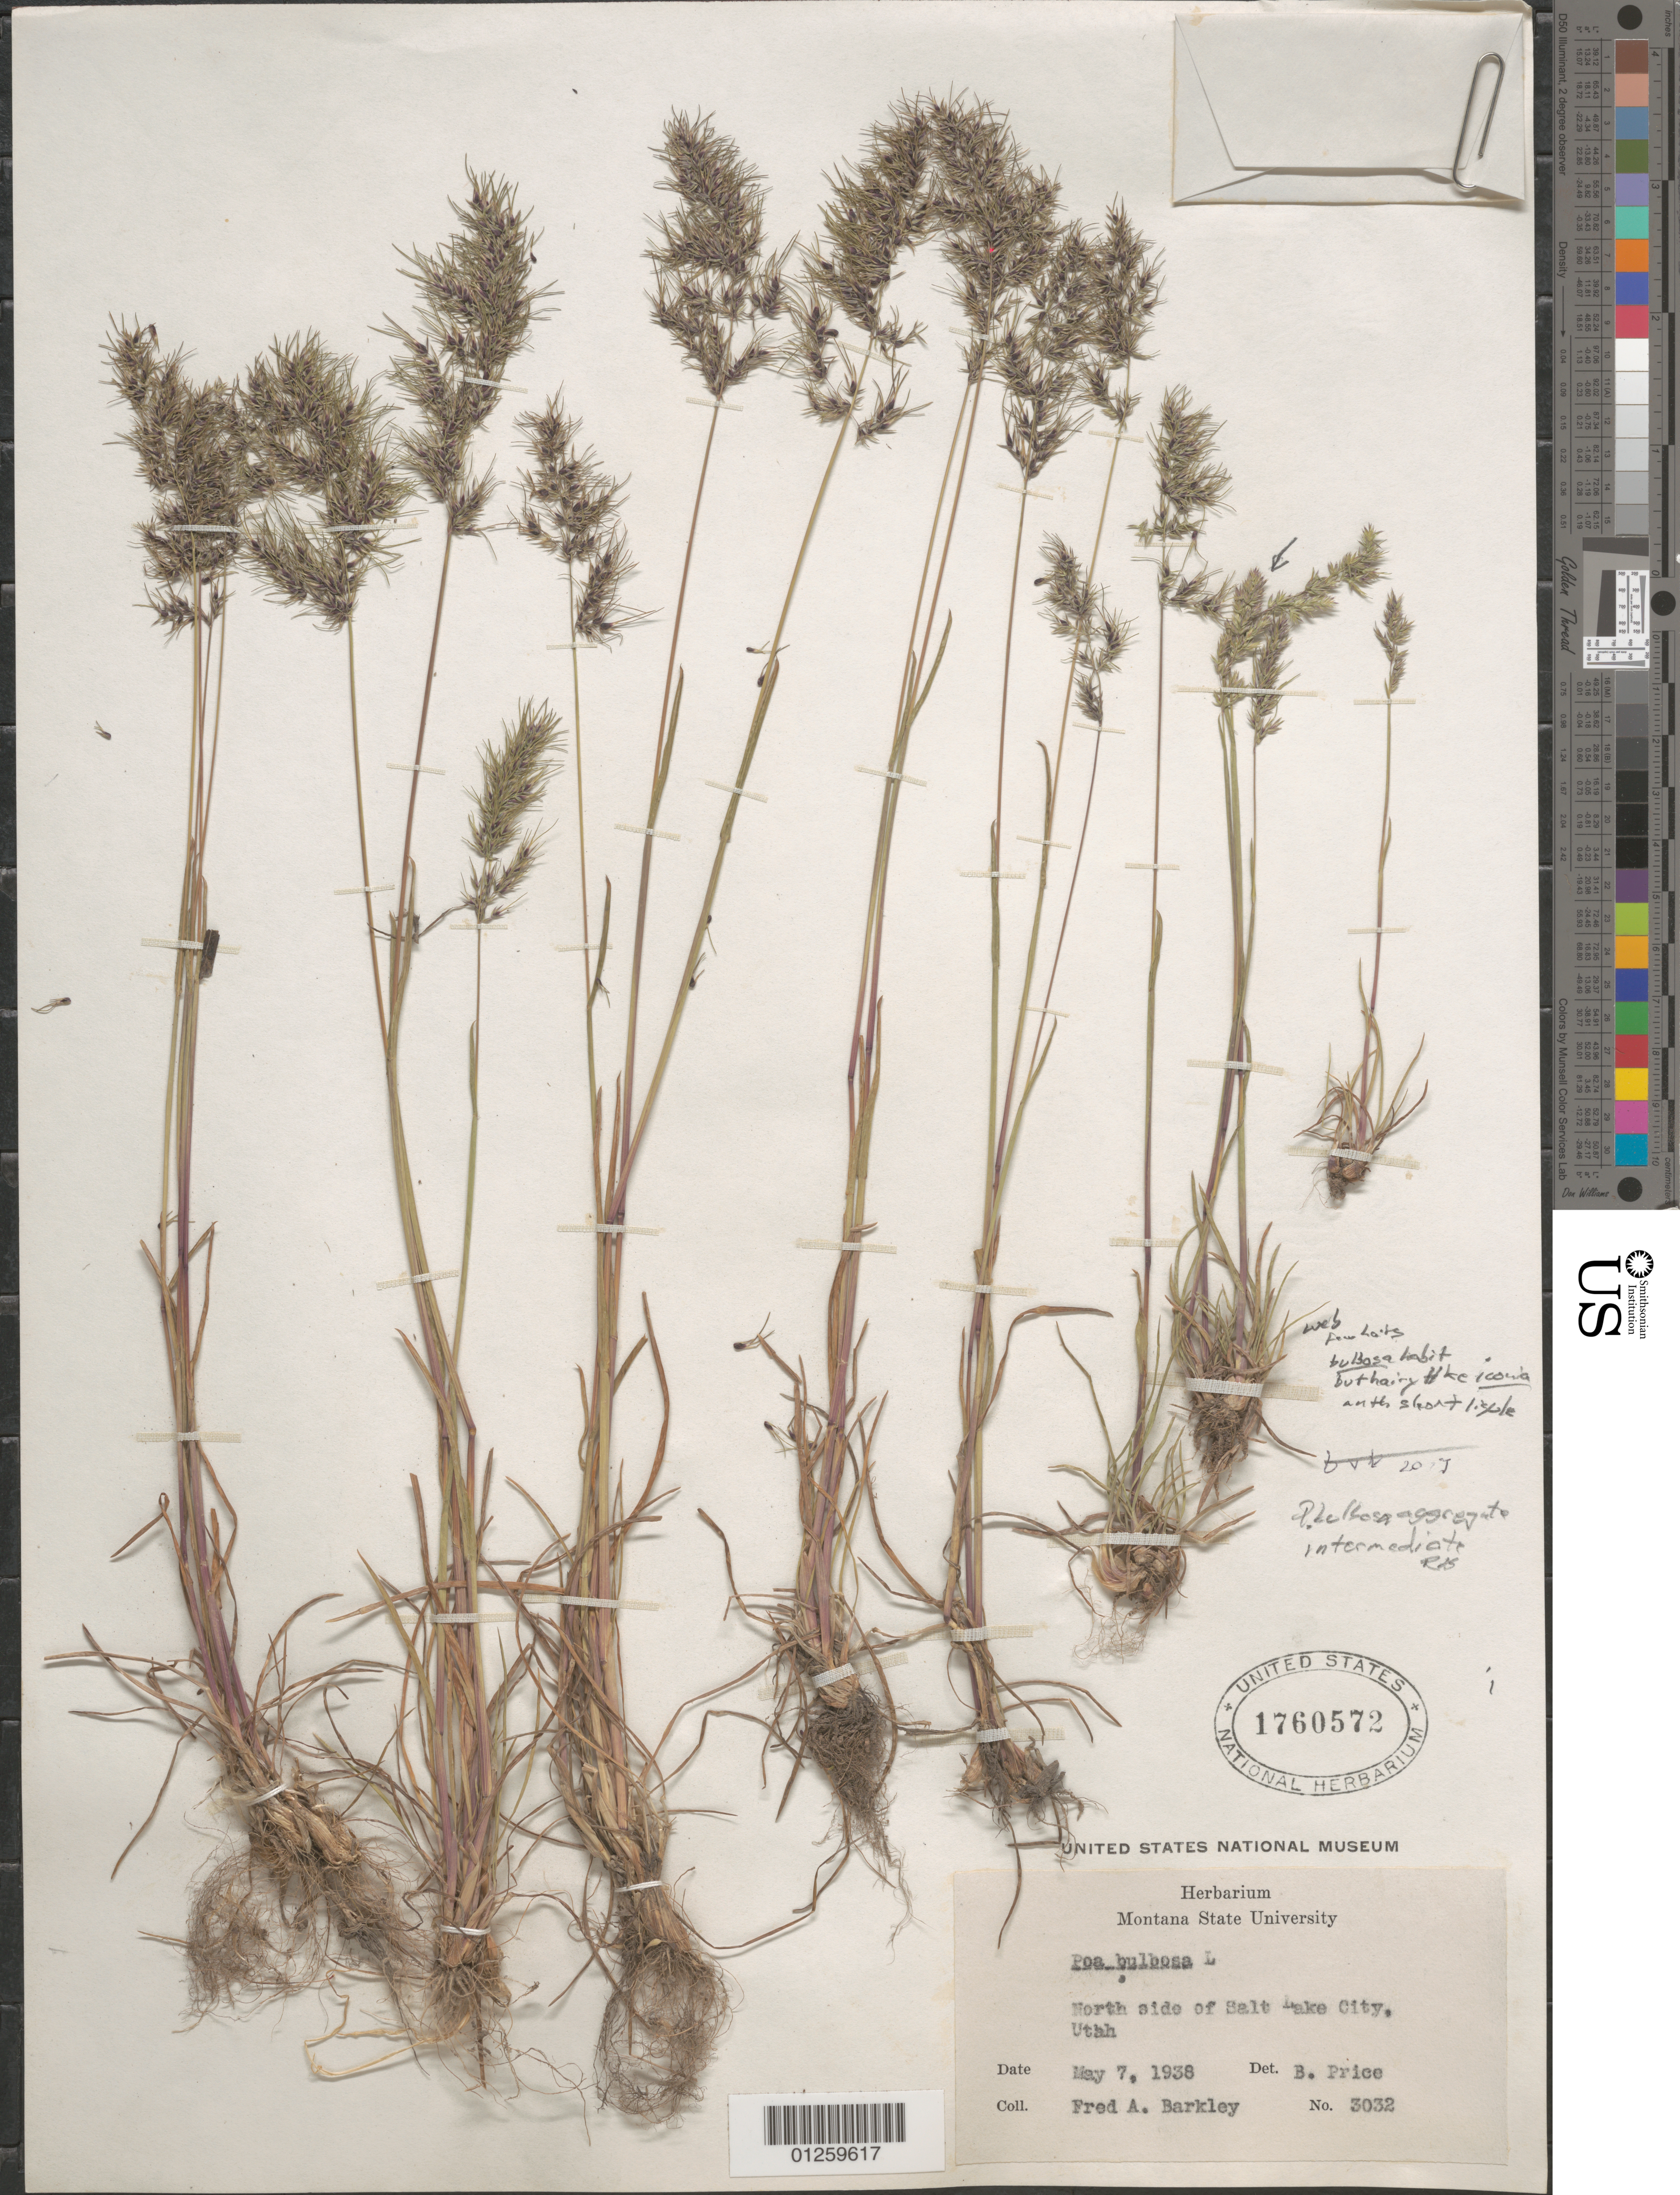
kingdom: Plantae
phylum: Tracheophyta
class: Liliopsida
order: Poales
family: Poaceae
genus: Poa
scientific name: Poa bulbosa agg. viviparous plant(s)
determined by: Soreng, Robert J., Research Associate (BOT), Smithsonian Institution - National Museum of Natural History (UNITED STATES)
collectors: F. A. Barkley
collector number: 3032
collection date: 1936-05-07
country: United States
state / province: Utah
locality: North side of Salt Lake City.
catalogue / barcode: US 1760572